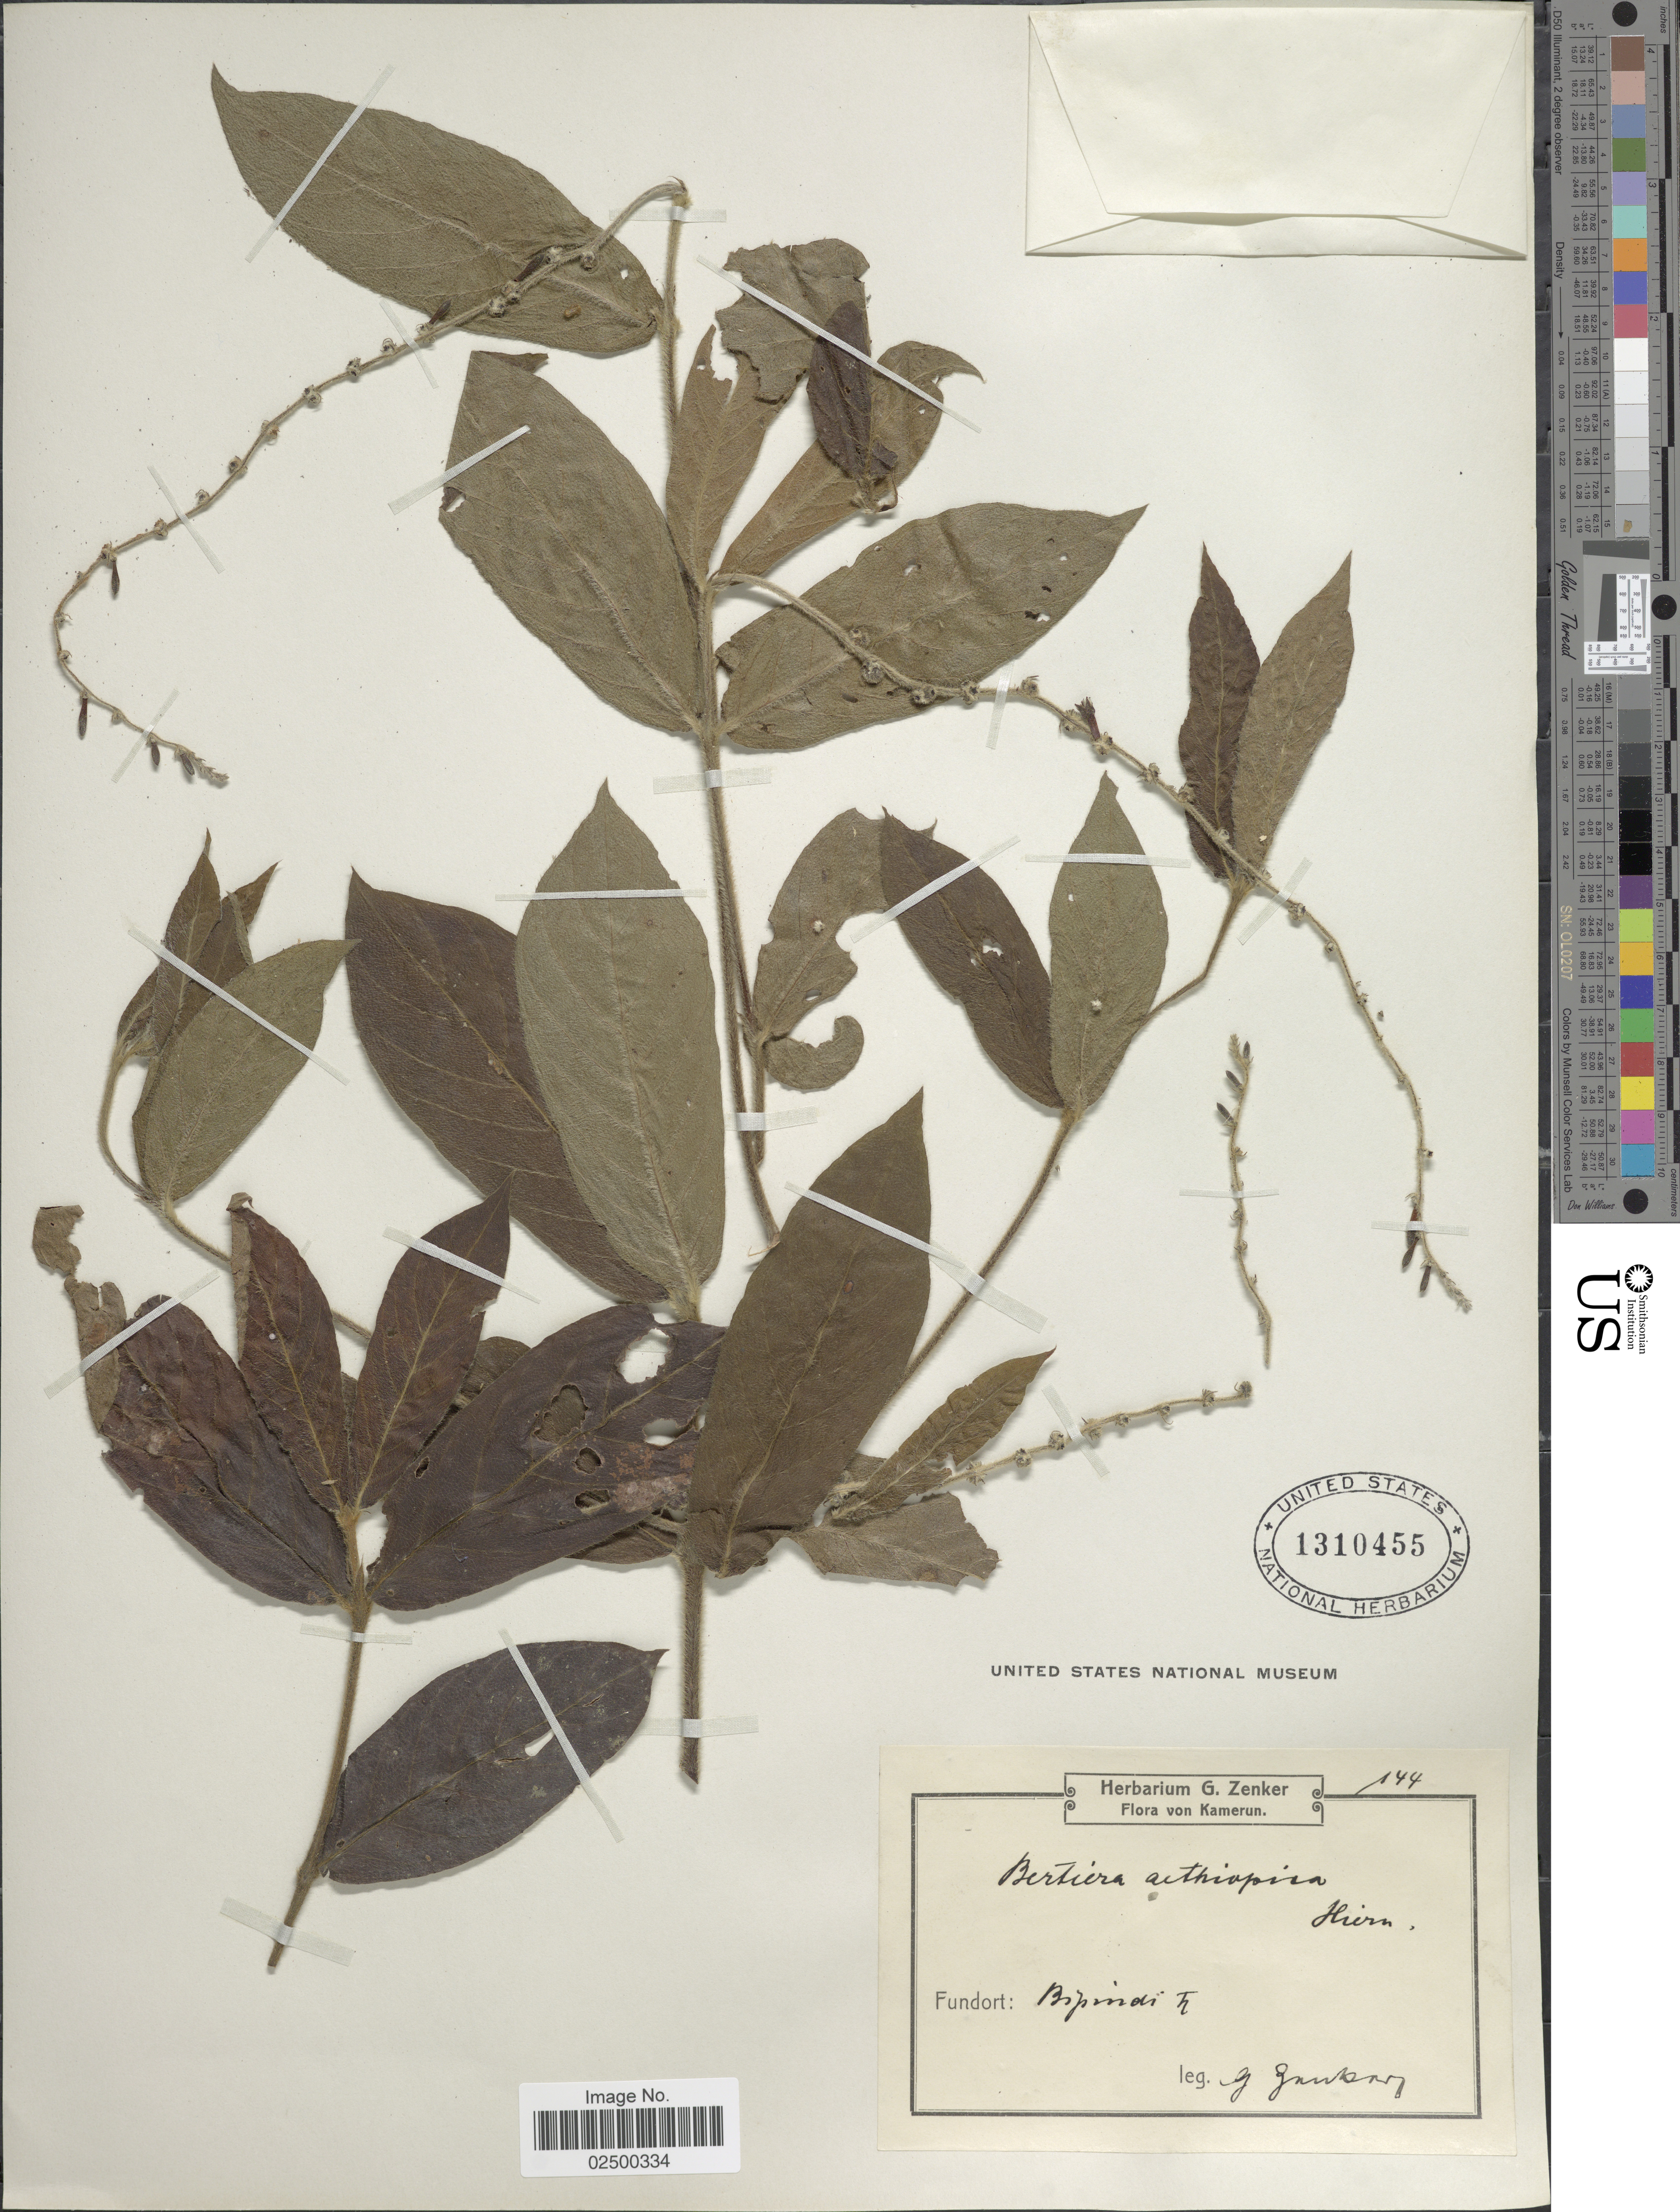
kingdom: Plantae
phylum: Tracheophyta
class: Magnoliopsida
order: Gentianales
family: Rubiaceae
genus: Bertiera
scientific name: Bertiera aethiopica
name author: Hiern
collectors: G. A. Zenker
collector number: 144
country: Cameroon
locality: Bipindi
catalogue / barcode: US 1310455